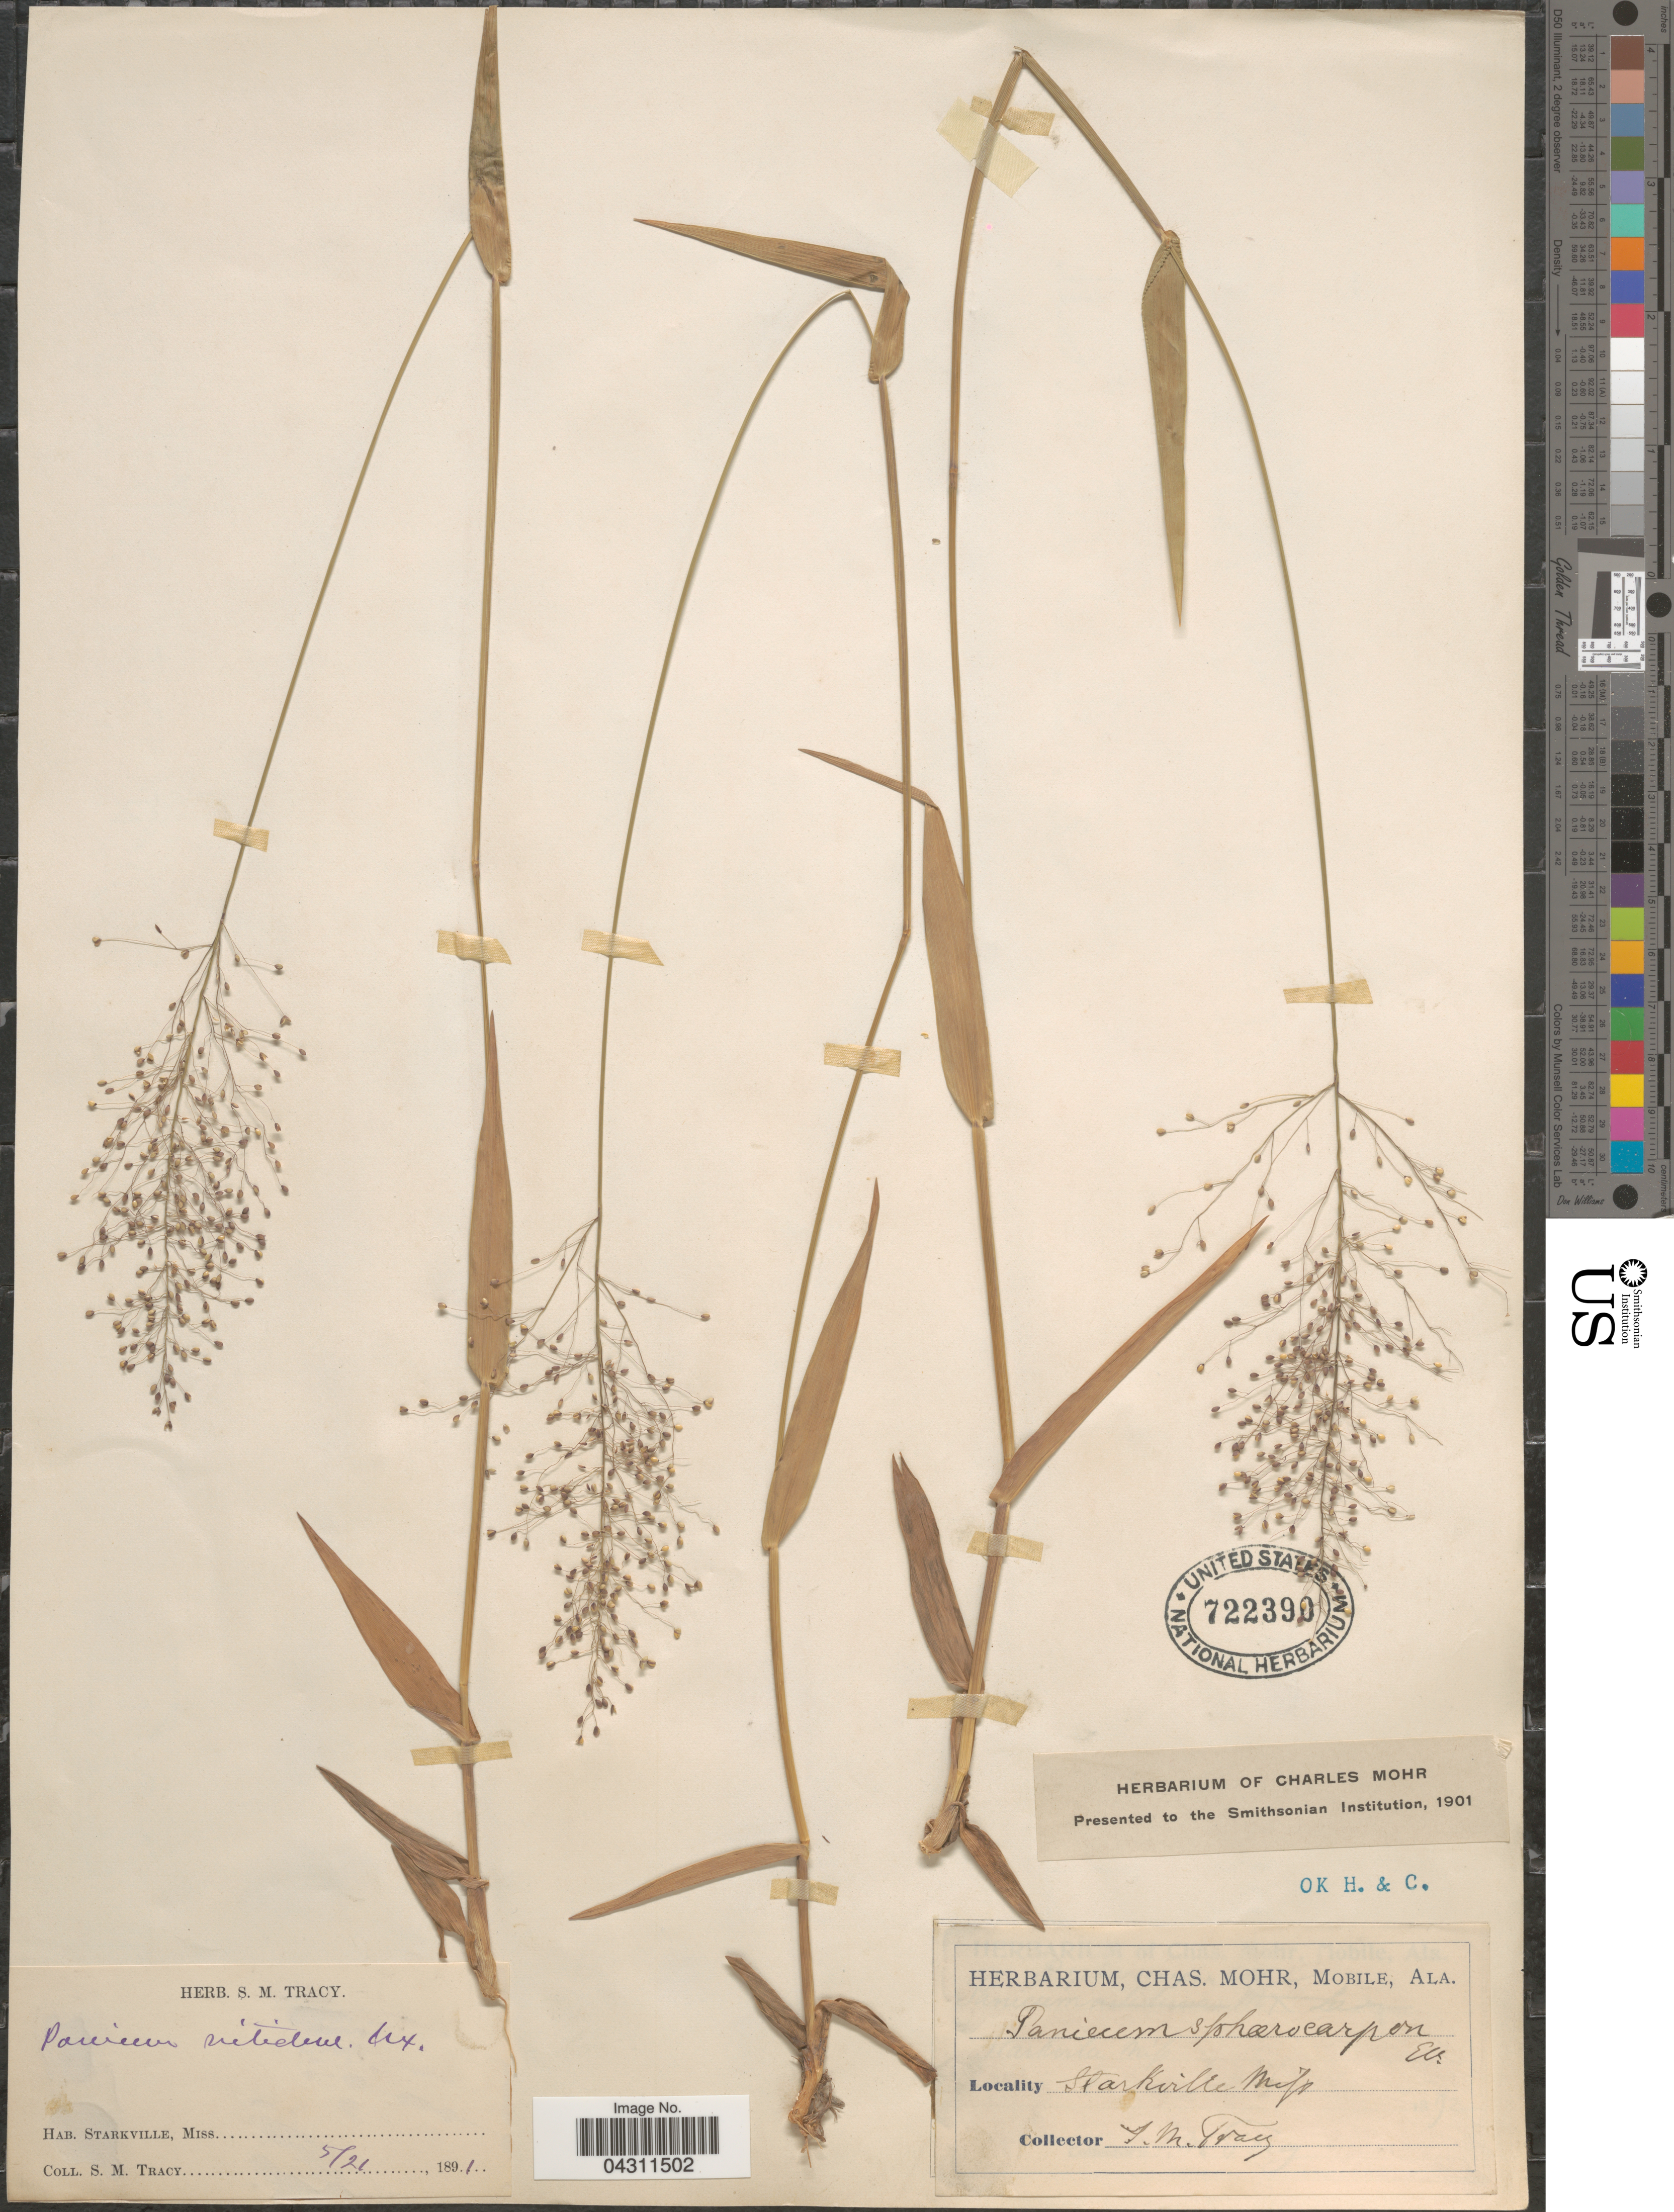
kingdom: Plantae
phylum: Tracheophyta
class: Liliopsida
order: Poales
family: Poaceae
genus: Dichanthelium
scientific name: Dichanthelium sphaerocarpon var. sphaerocarpon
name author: (Elliott) Gould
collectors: S. M. Tracy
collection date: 1891-05-21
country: United States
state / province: Mississippi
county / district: Oktibbeha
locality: Starkville.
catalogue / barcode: US 722390